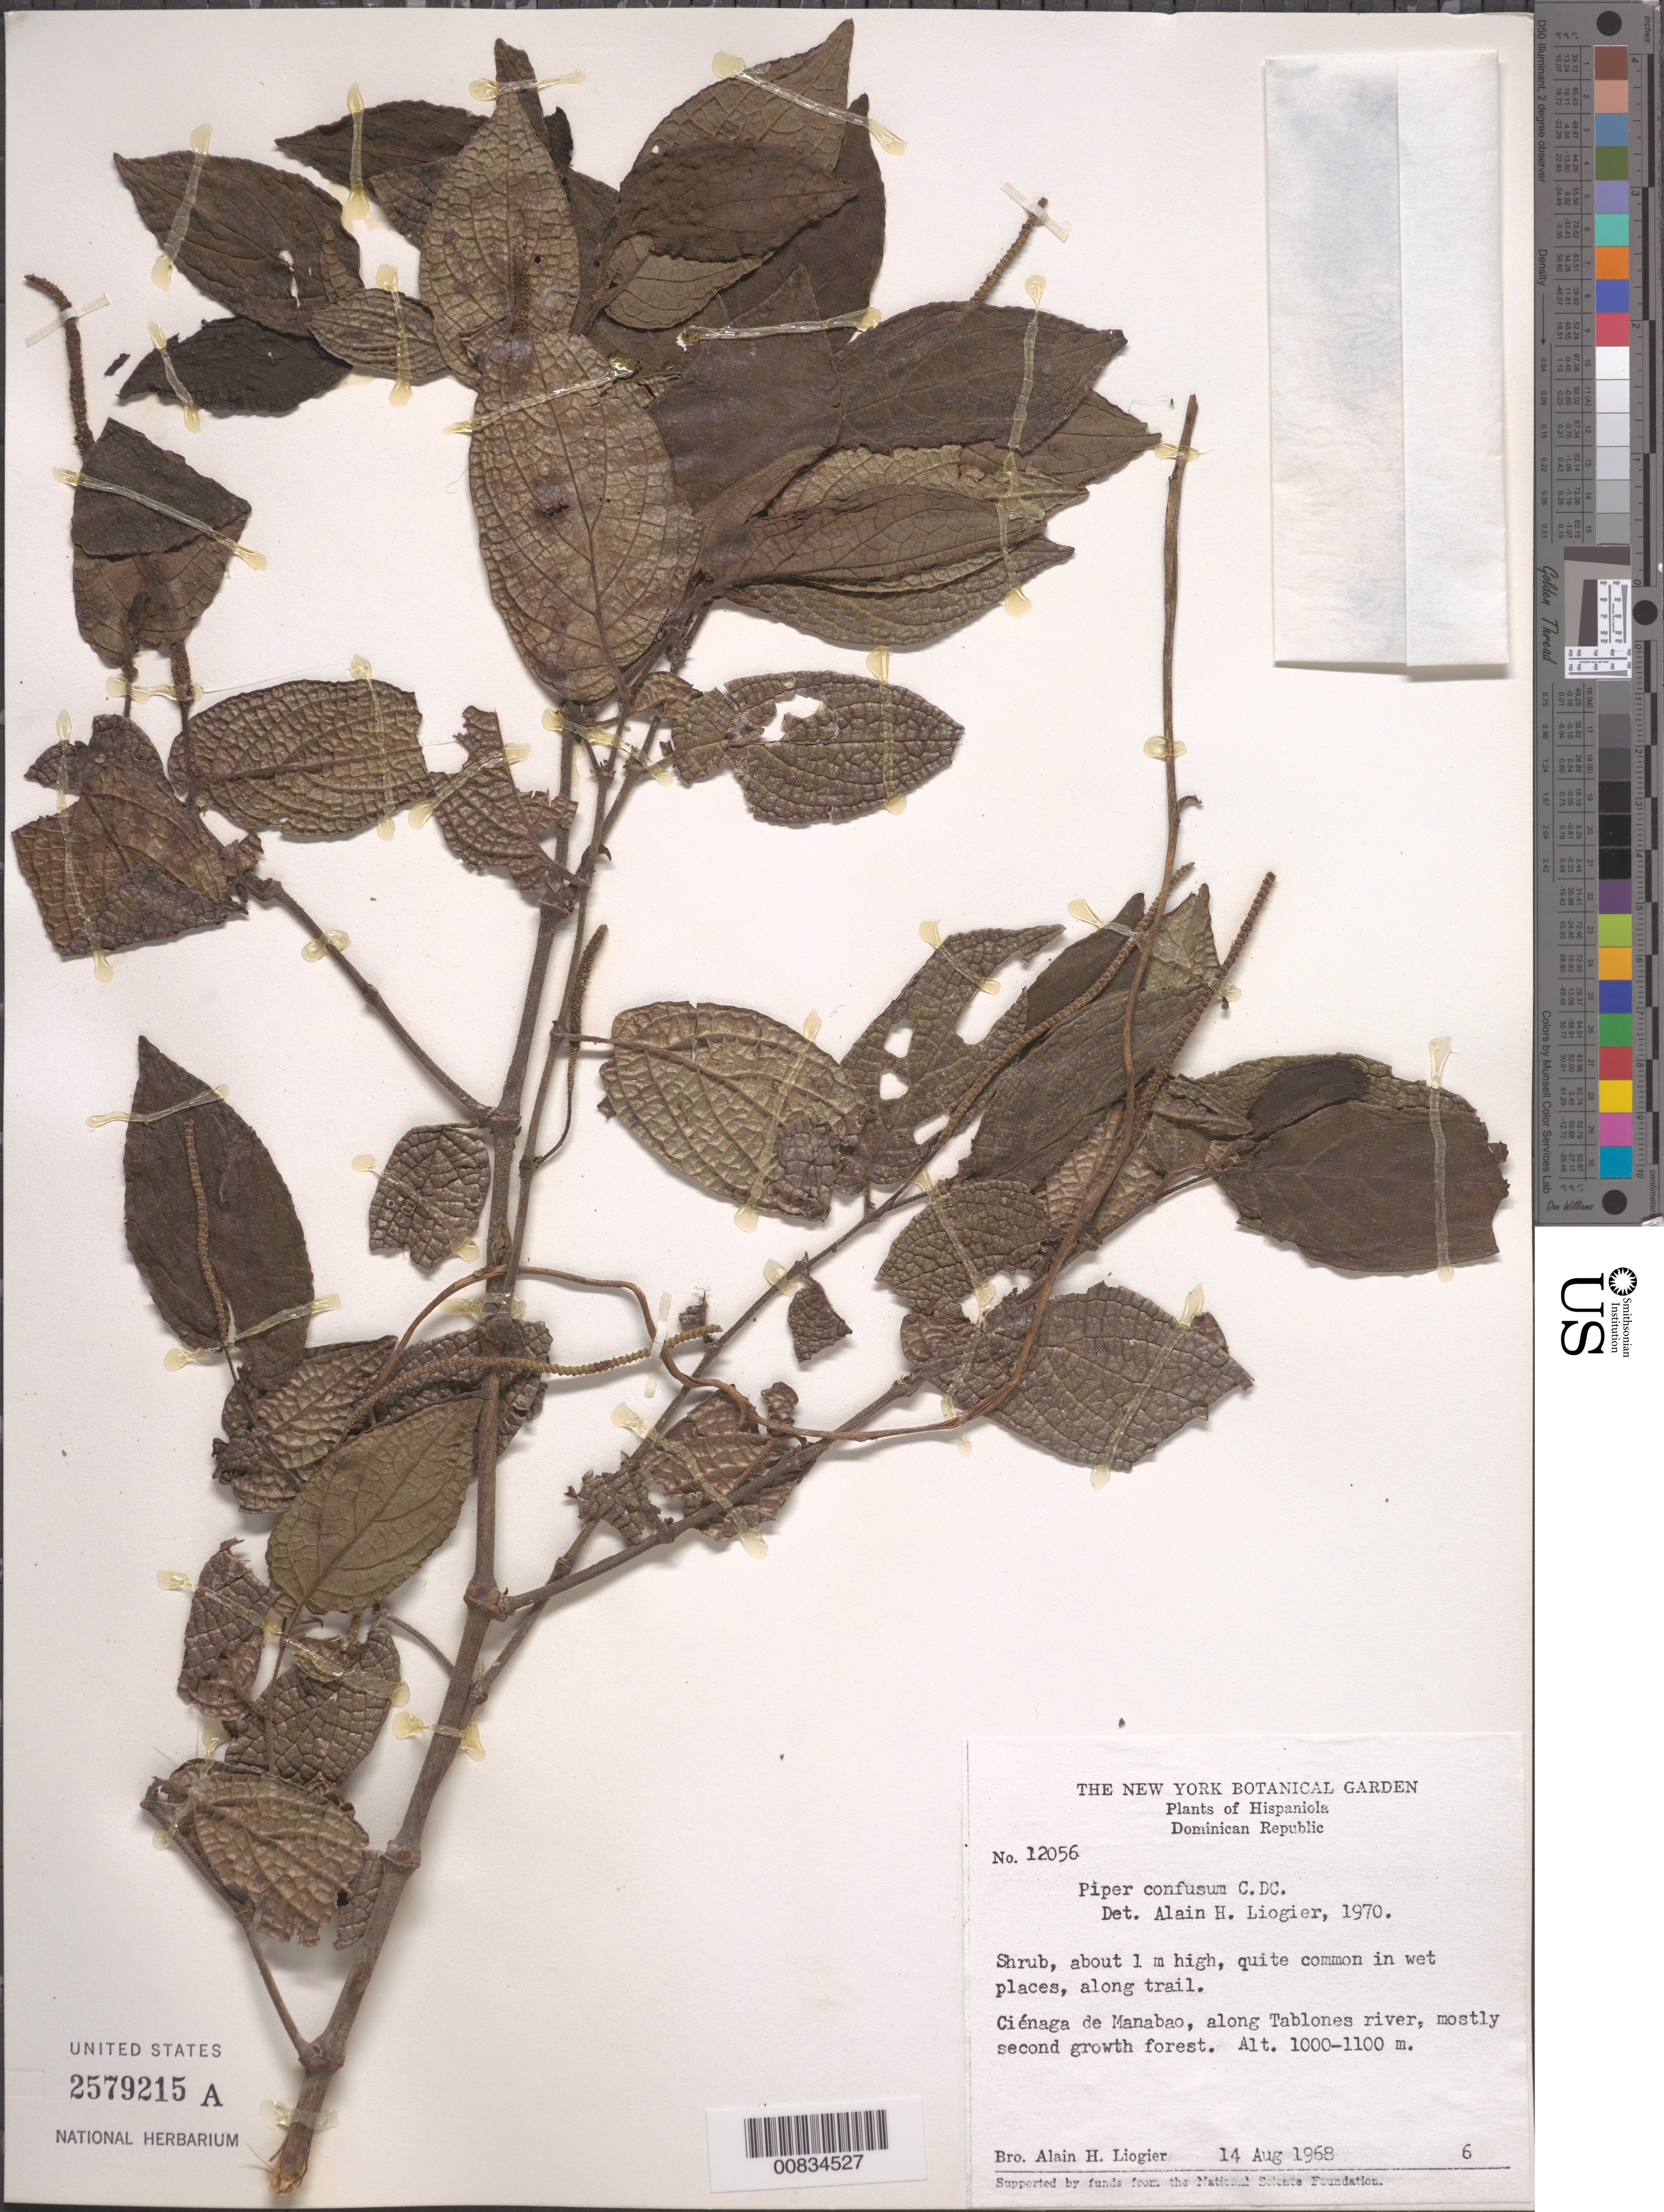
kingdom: Plantae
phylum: Tracheophyta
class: Magnoliopsida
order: Piperales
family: Piperaceae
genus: Piper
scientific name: Piper confusum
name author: C. DC.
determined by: Liogier, Alain H.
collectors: A. H. Liogier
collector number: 12056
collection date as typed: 14 Aug 1968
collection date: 1968-08-14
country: Dominican Republic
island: Hispaniola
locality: Ciénaga de Manabao, along Tablones River.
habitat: Wet places, along trail. Mostly second growth forest.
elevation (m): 1000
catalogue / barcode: US 2579215A